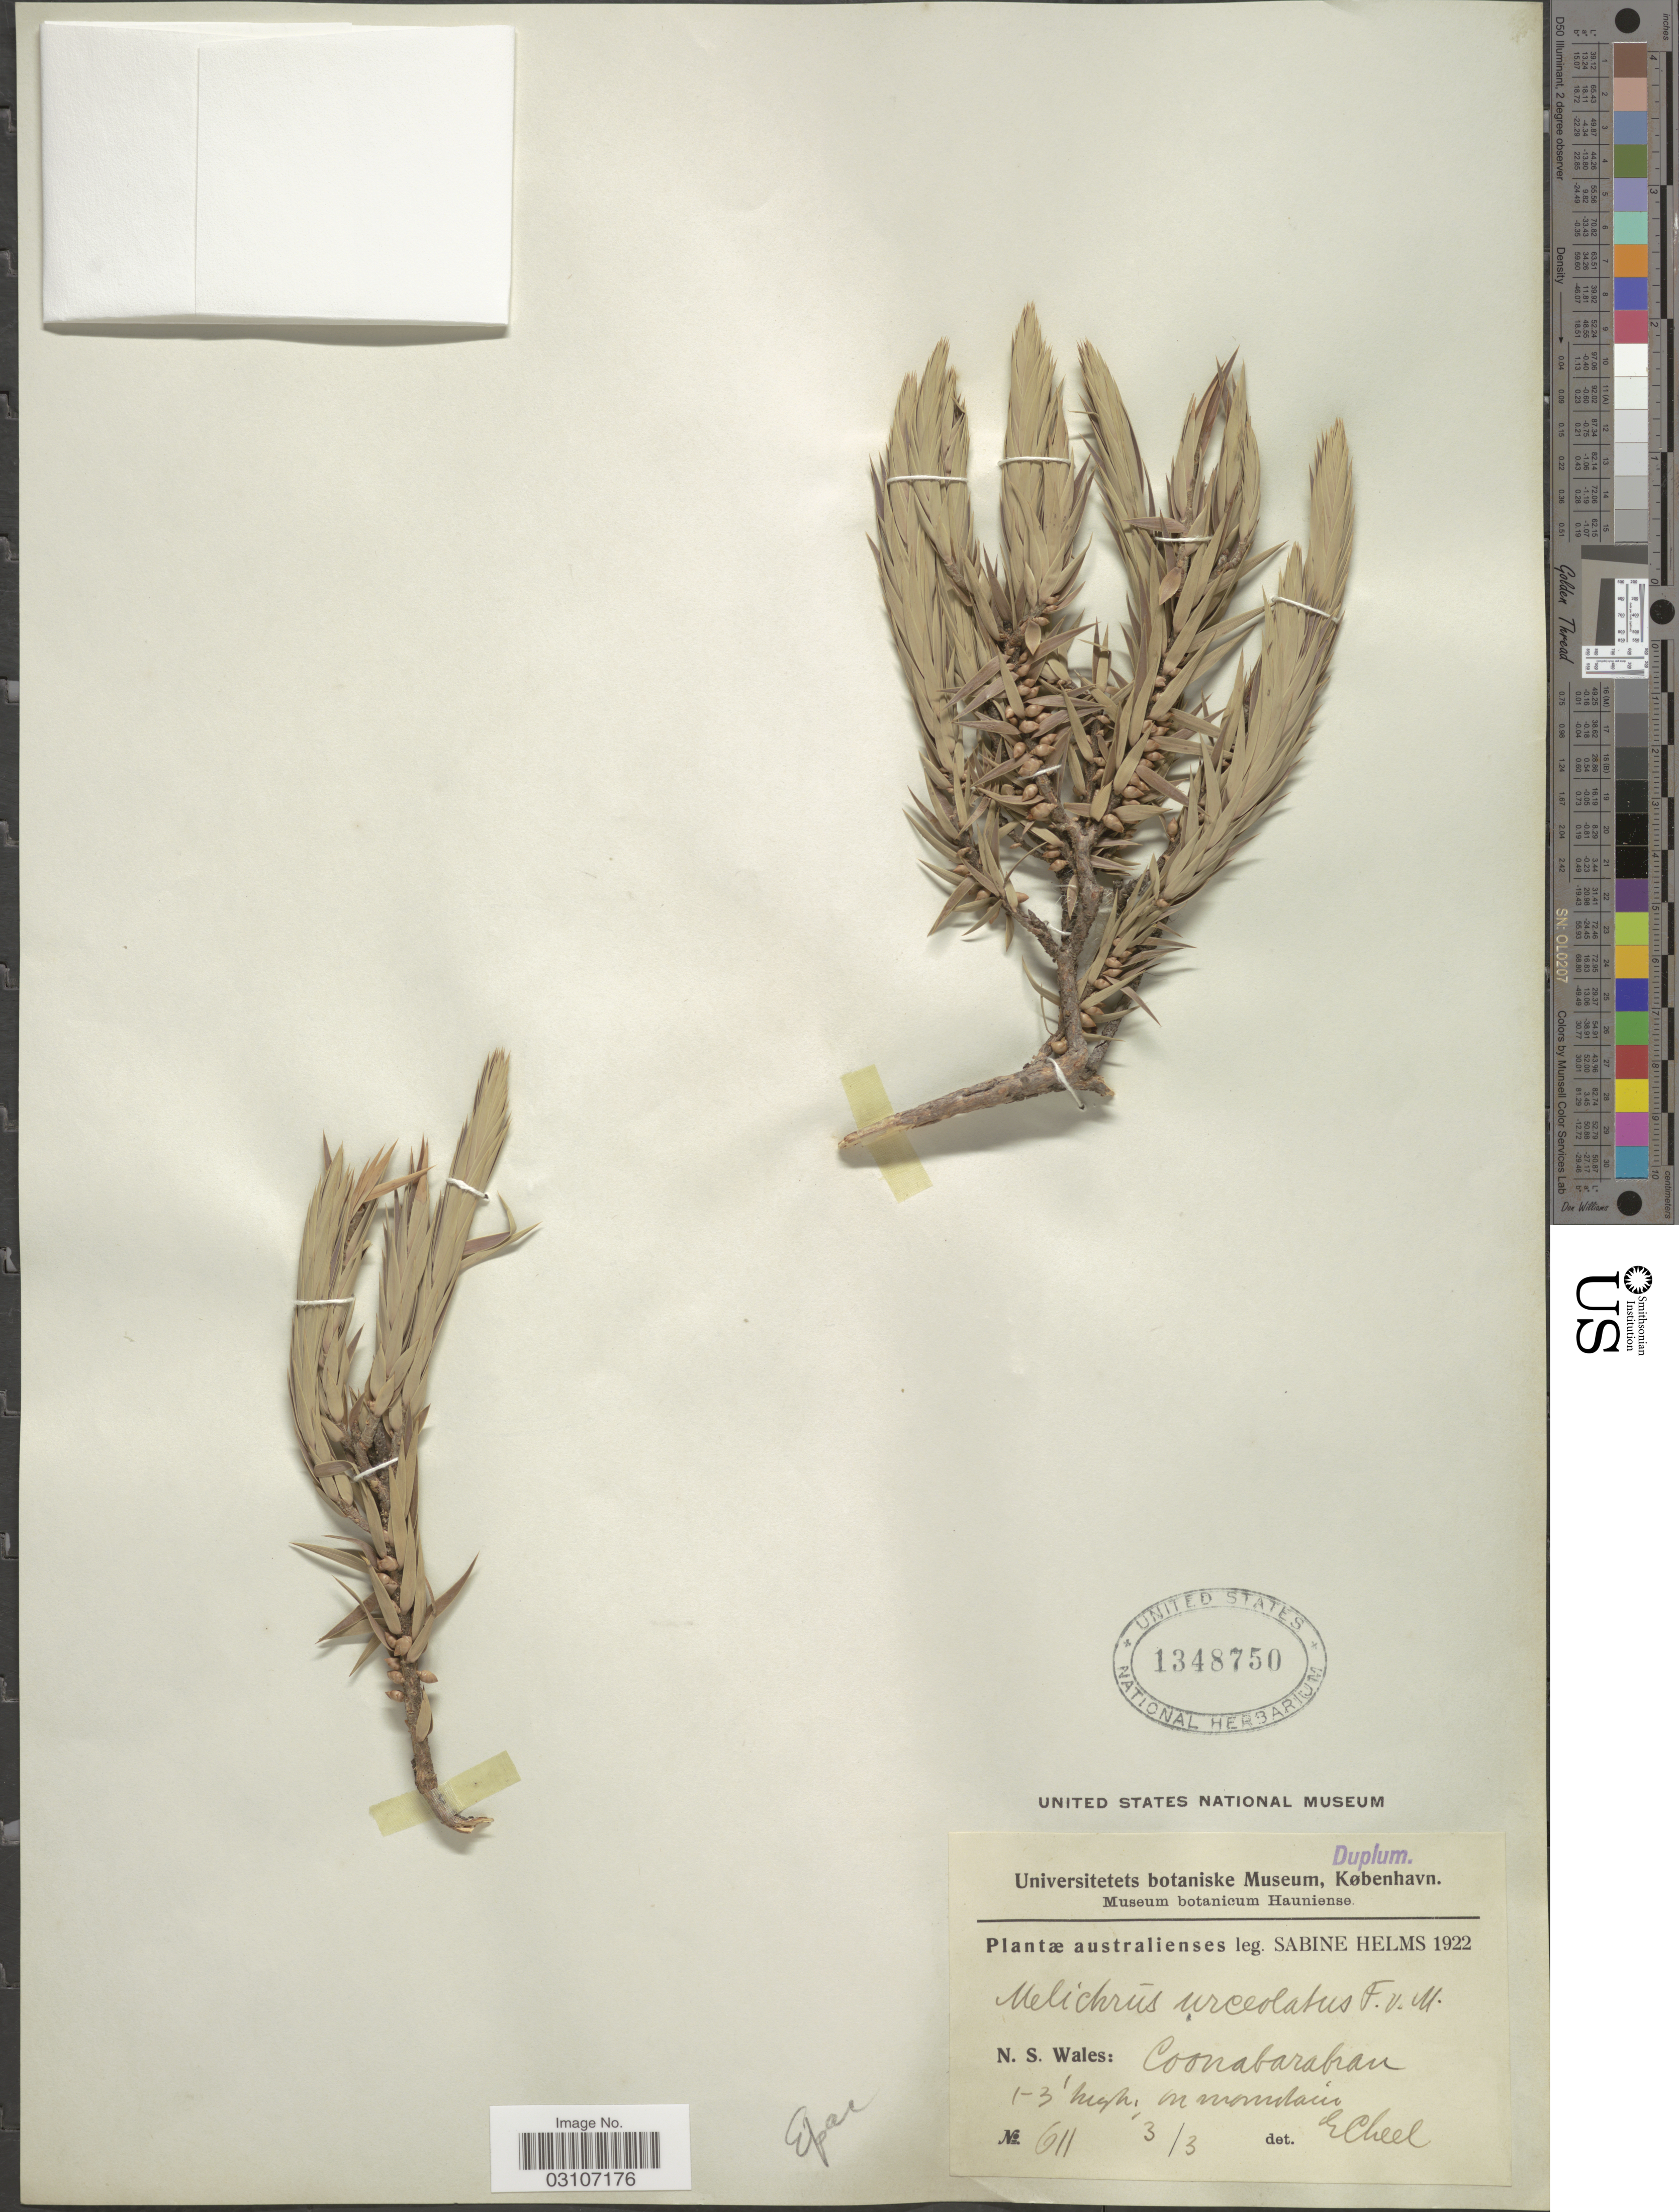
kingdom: Plantae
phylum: Tracheophyta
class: Magnoliopsida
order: Ericales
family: Ericaceae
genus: Melichrus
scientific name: Melichrus urceolatus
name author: R. Br.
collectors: S. Helms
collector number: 611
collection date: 1922-03-03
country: Australia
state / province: New South Wales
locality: N. S. Wales: Coonabarabran.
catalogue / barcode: US 1348750